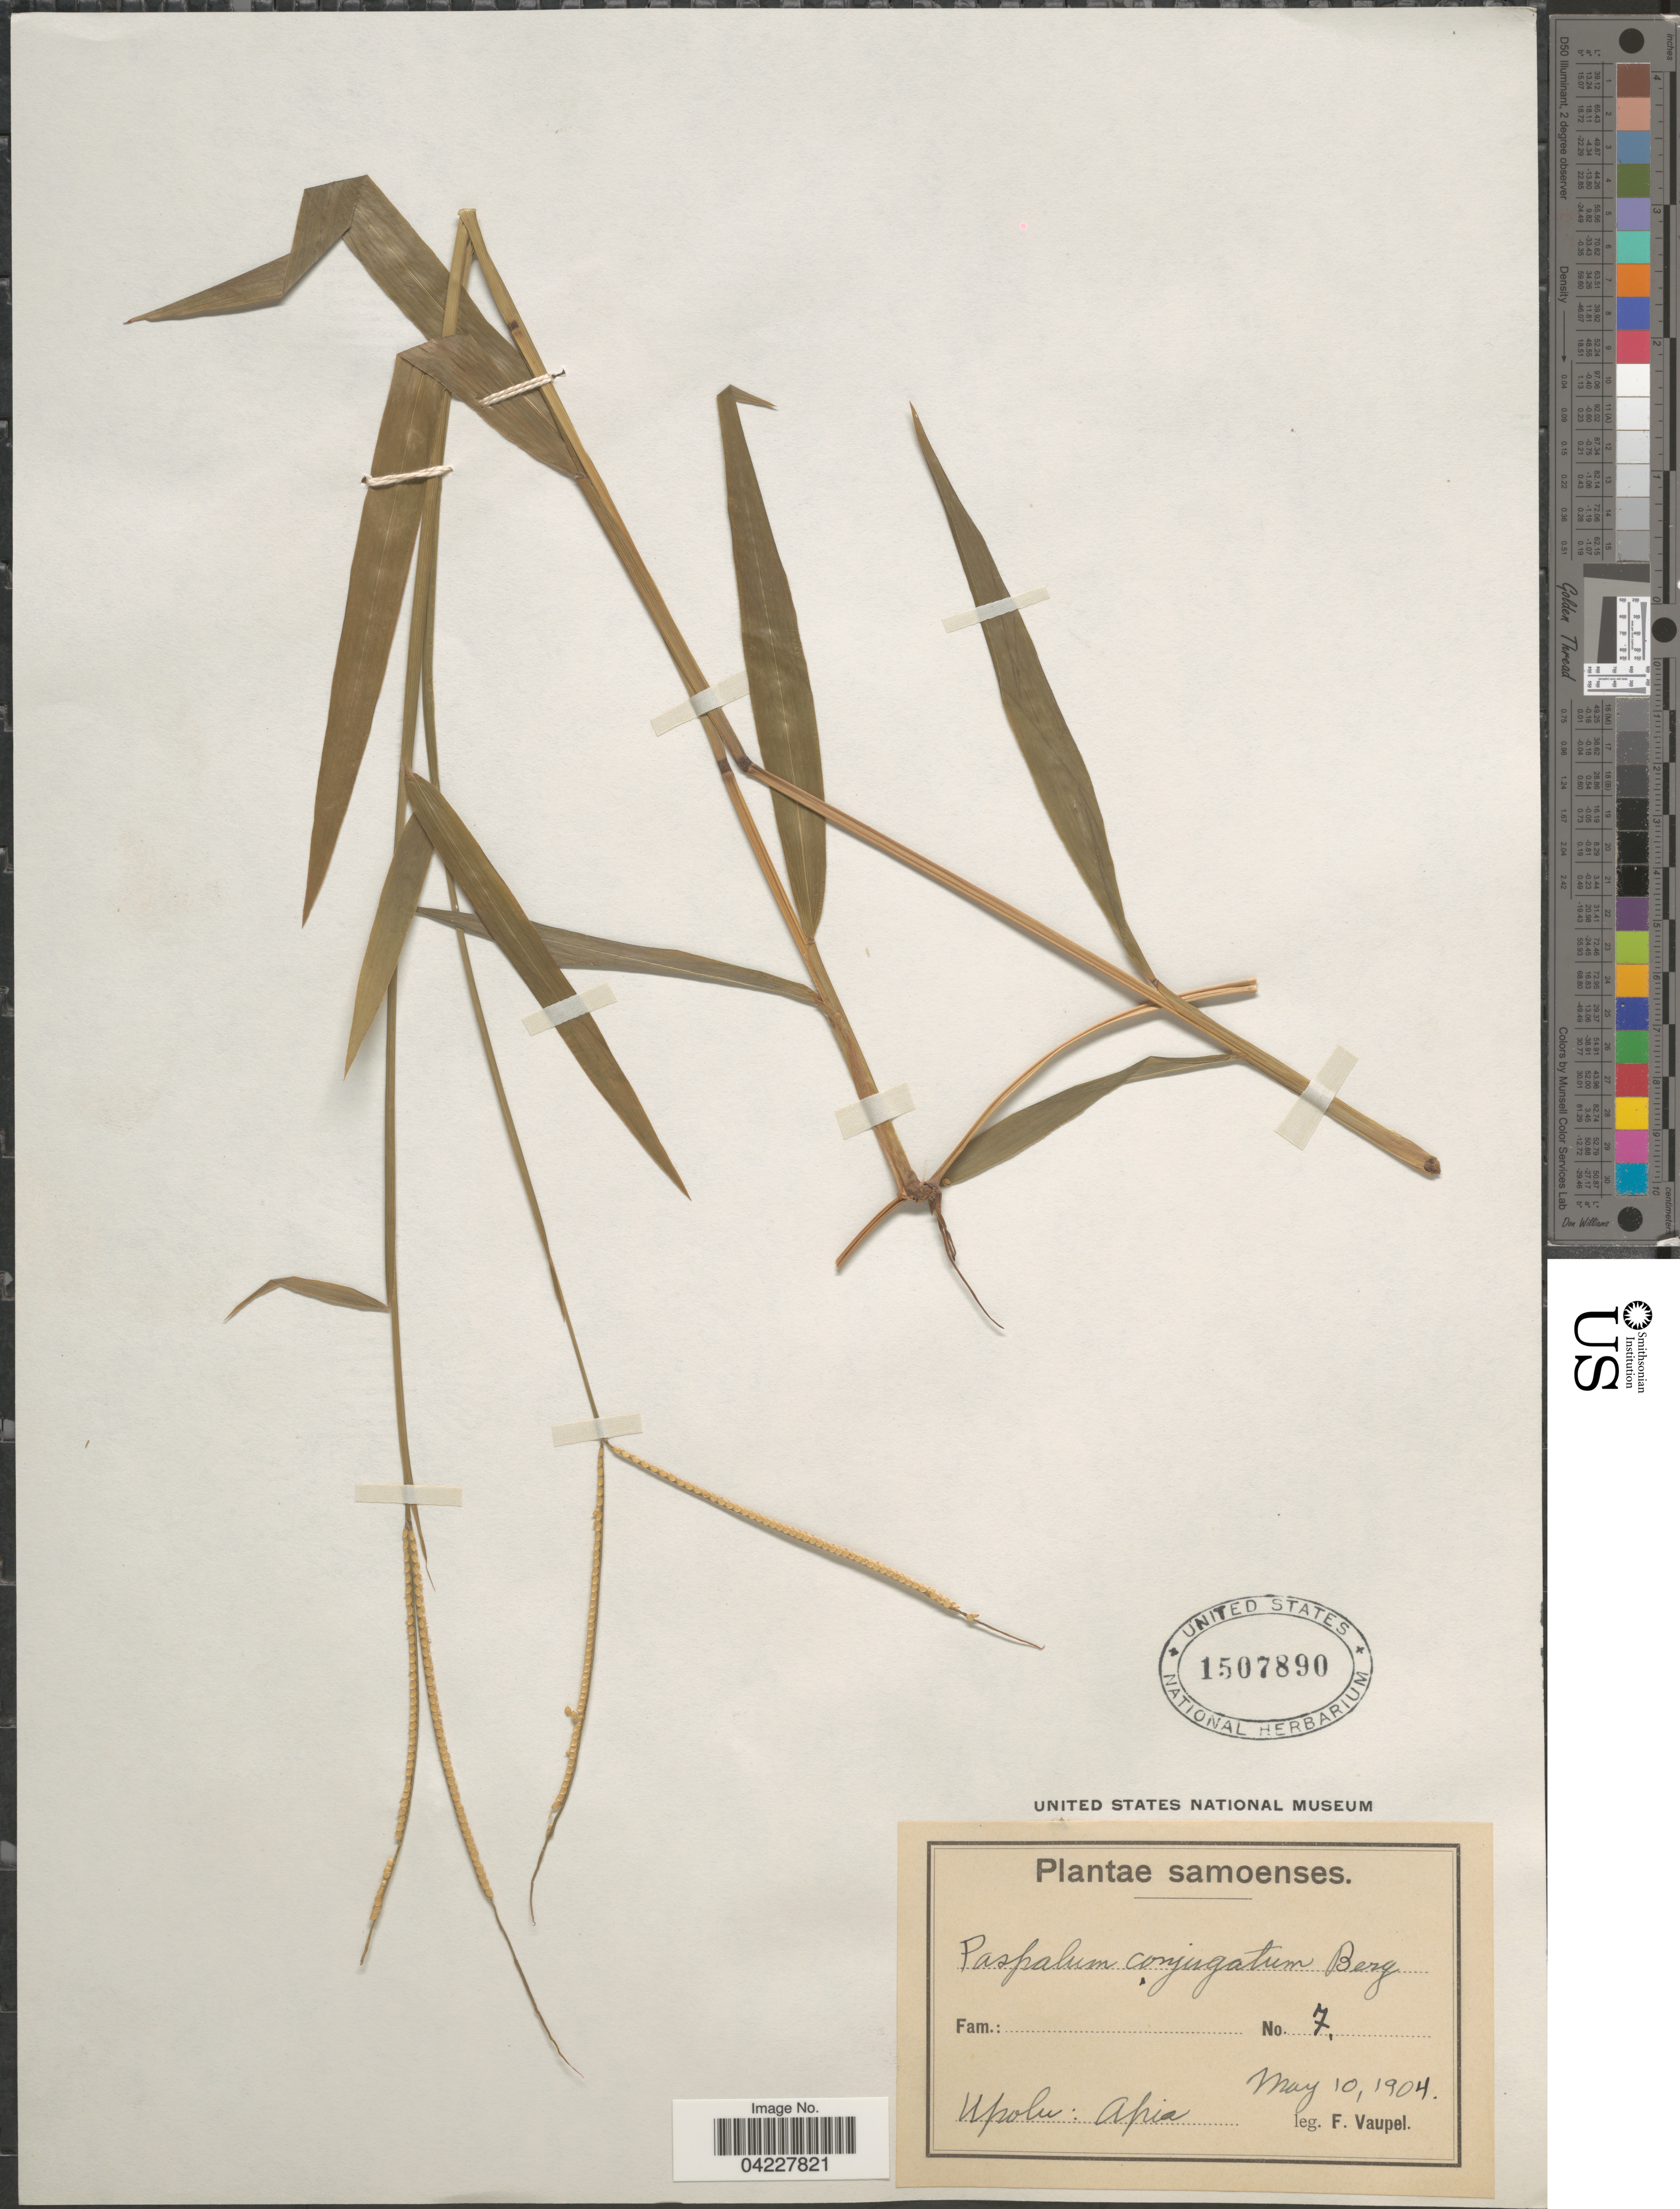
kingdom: Plantae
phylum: Tracheophyta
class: Liliopsida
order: Poales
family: Poaceae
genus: Paspalum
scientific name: Paspalum conjugatum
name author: P.J. Bergius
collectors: F. Vaupel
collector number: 7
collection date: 1904-05-10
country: Samoa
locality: Samoenses. Upolu: Apia.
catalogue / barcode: US 1507890